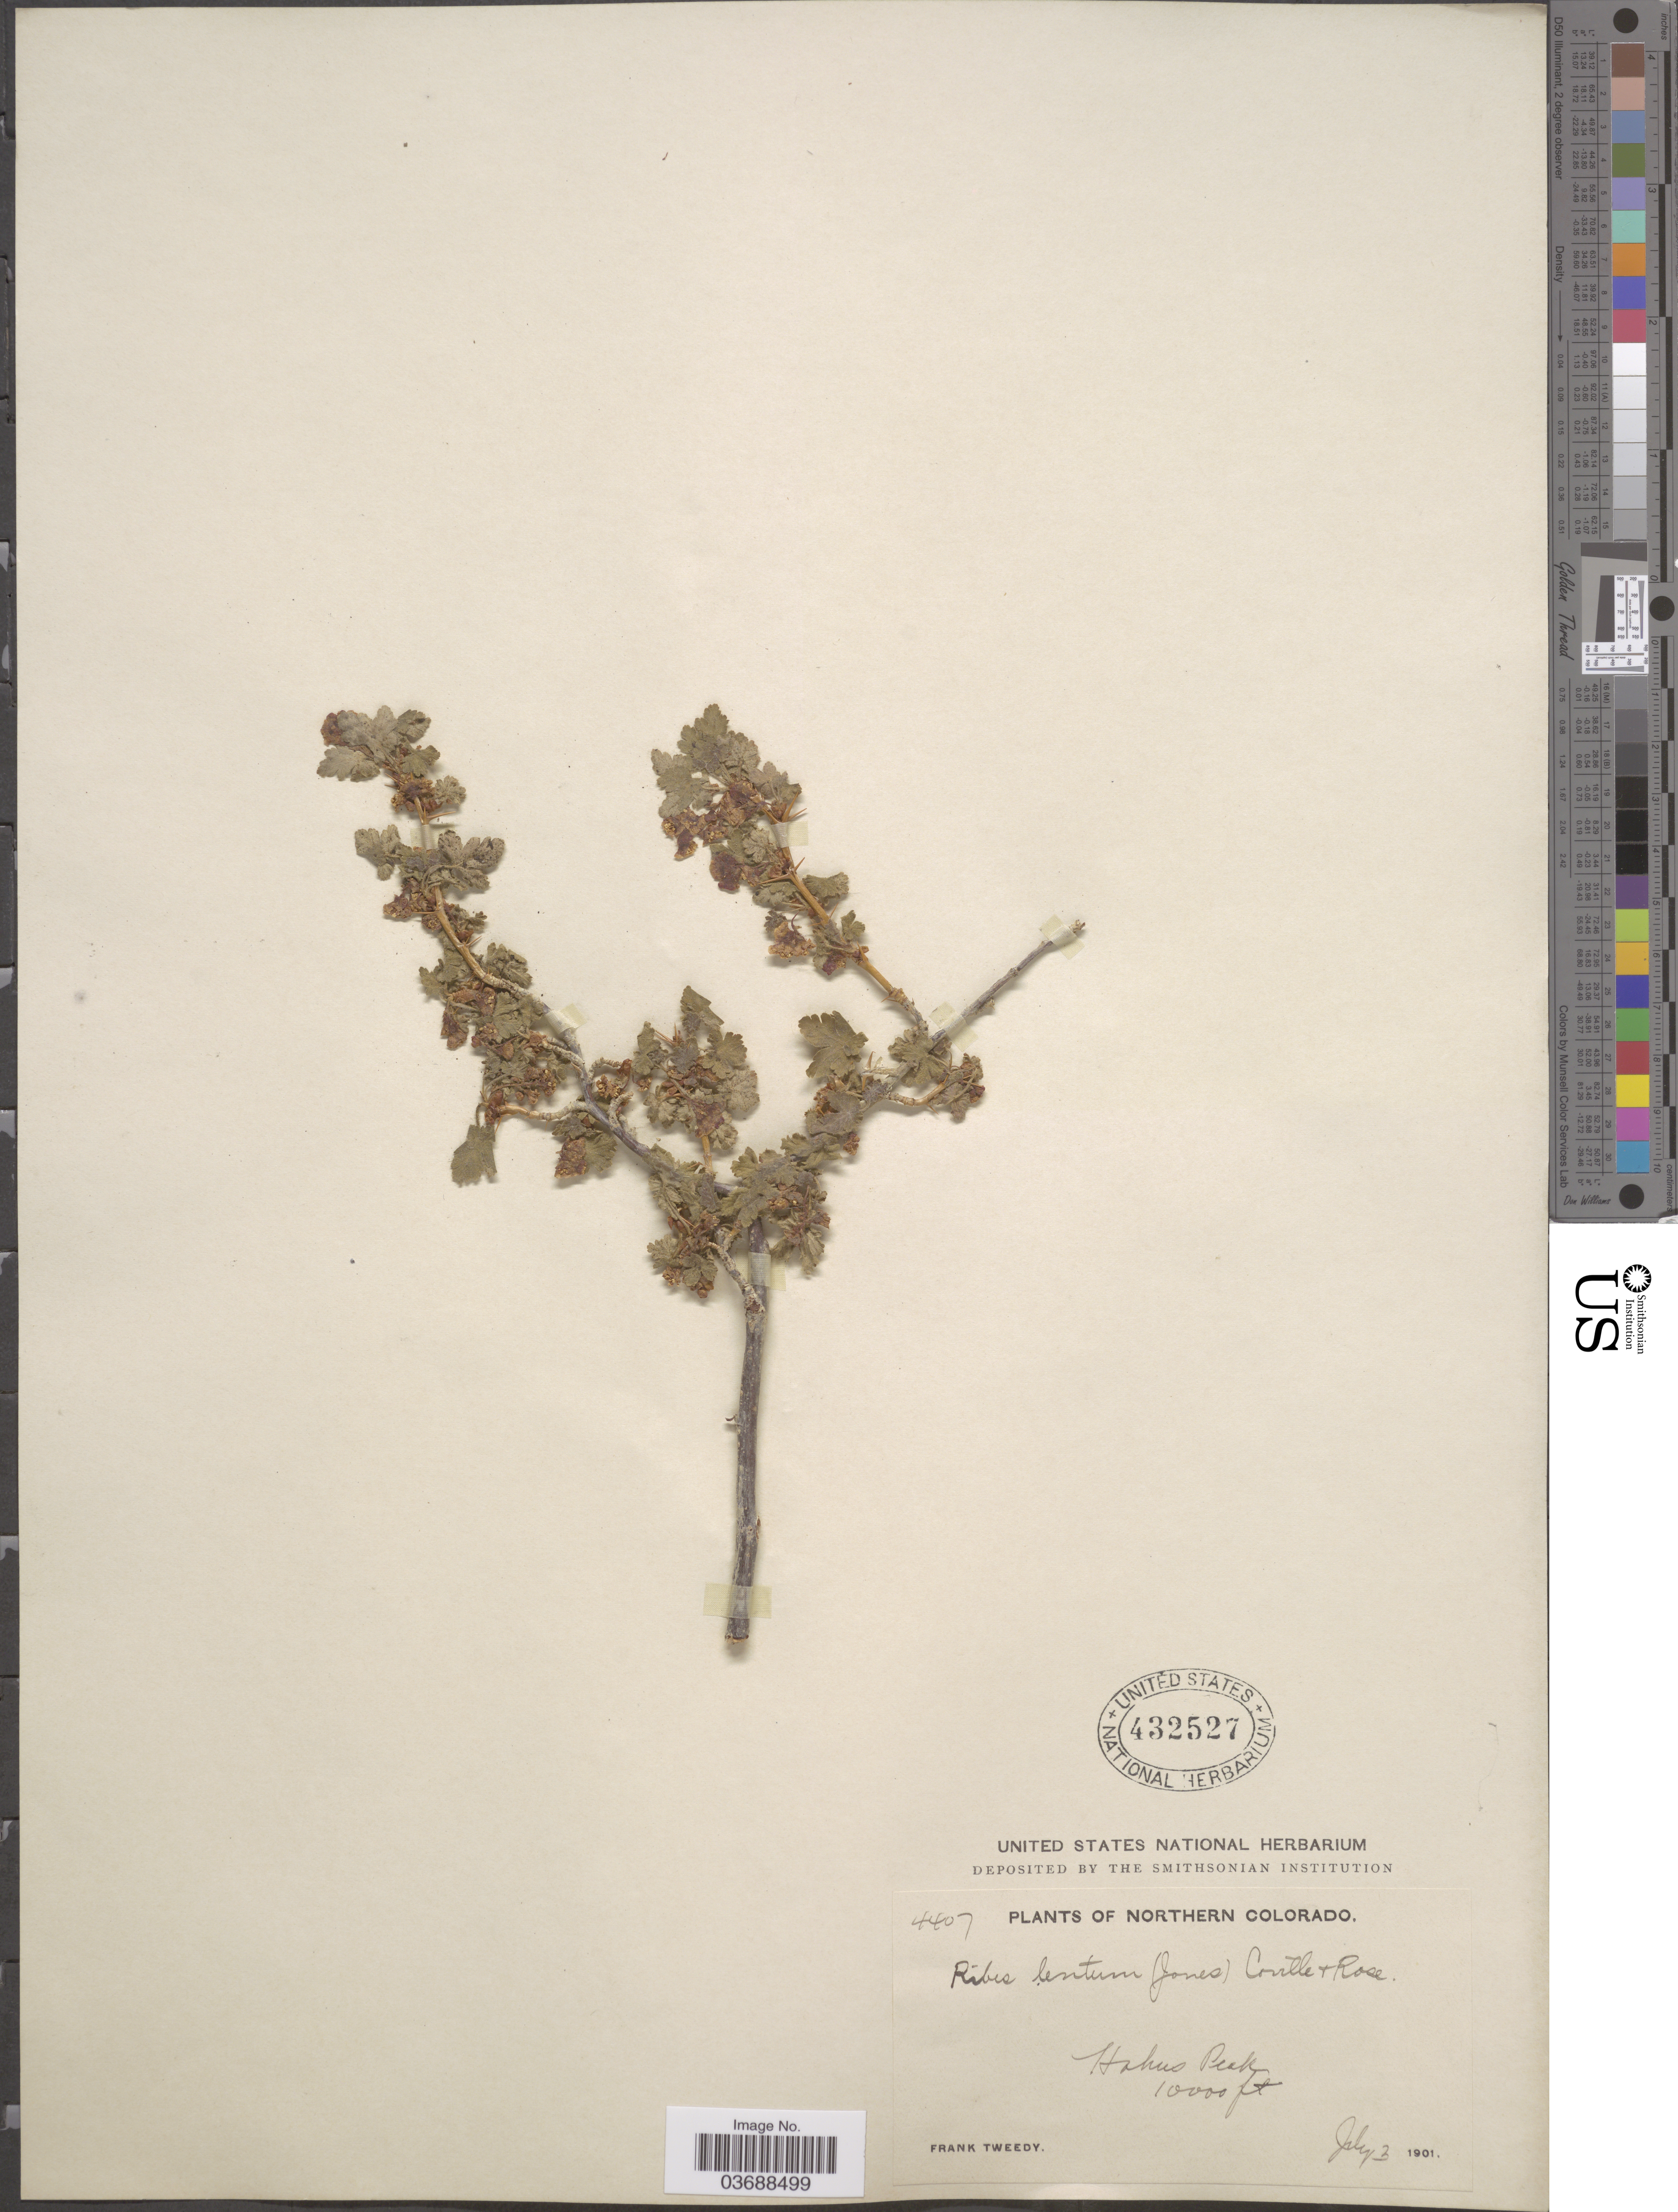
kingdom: Plantae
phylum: Tracheophyta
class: Magnoliopsida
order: Saxifragales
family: Grossulariaceae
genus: Ribes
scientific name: Ribes montigenum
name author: McClatchie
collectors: F. Tweedy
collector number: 4407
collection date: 1901-07-03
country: United States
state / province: Colorado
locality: Northern Colorado. Hahus Peak.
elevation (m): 3048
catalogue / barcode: US 432527